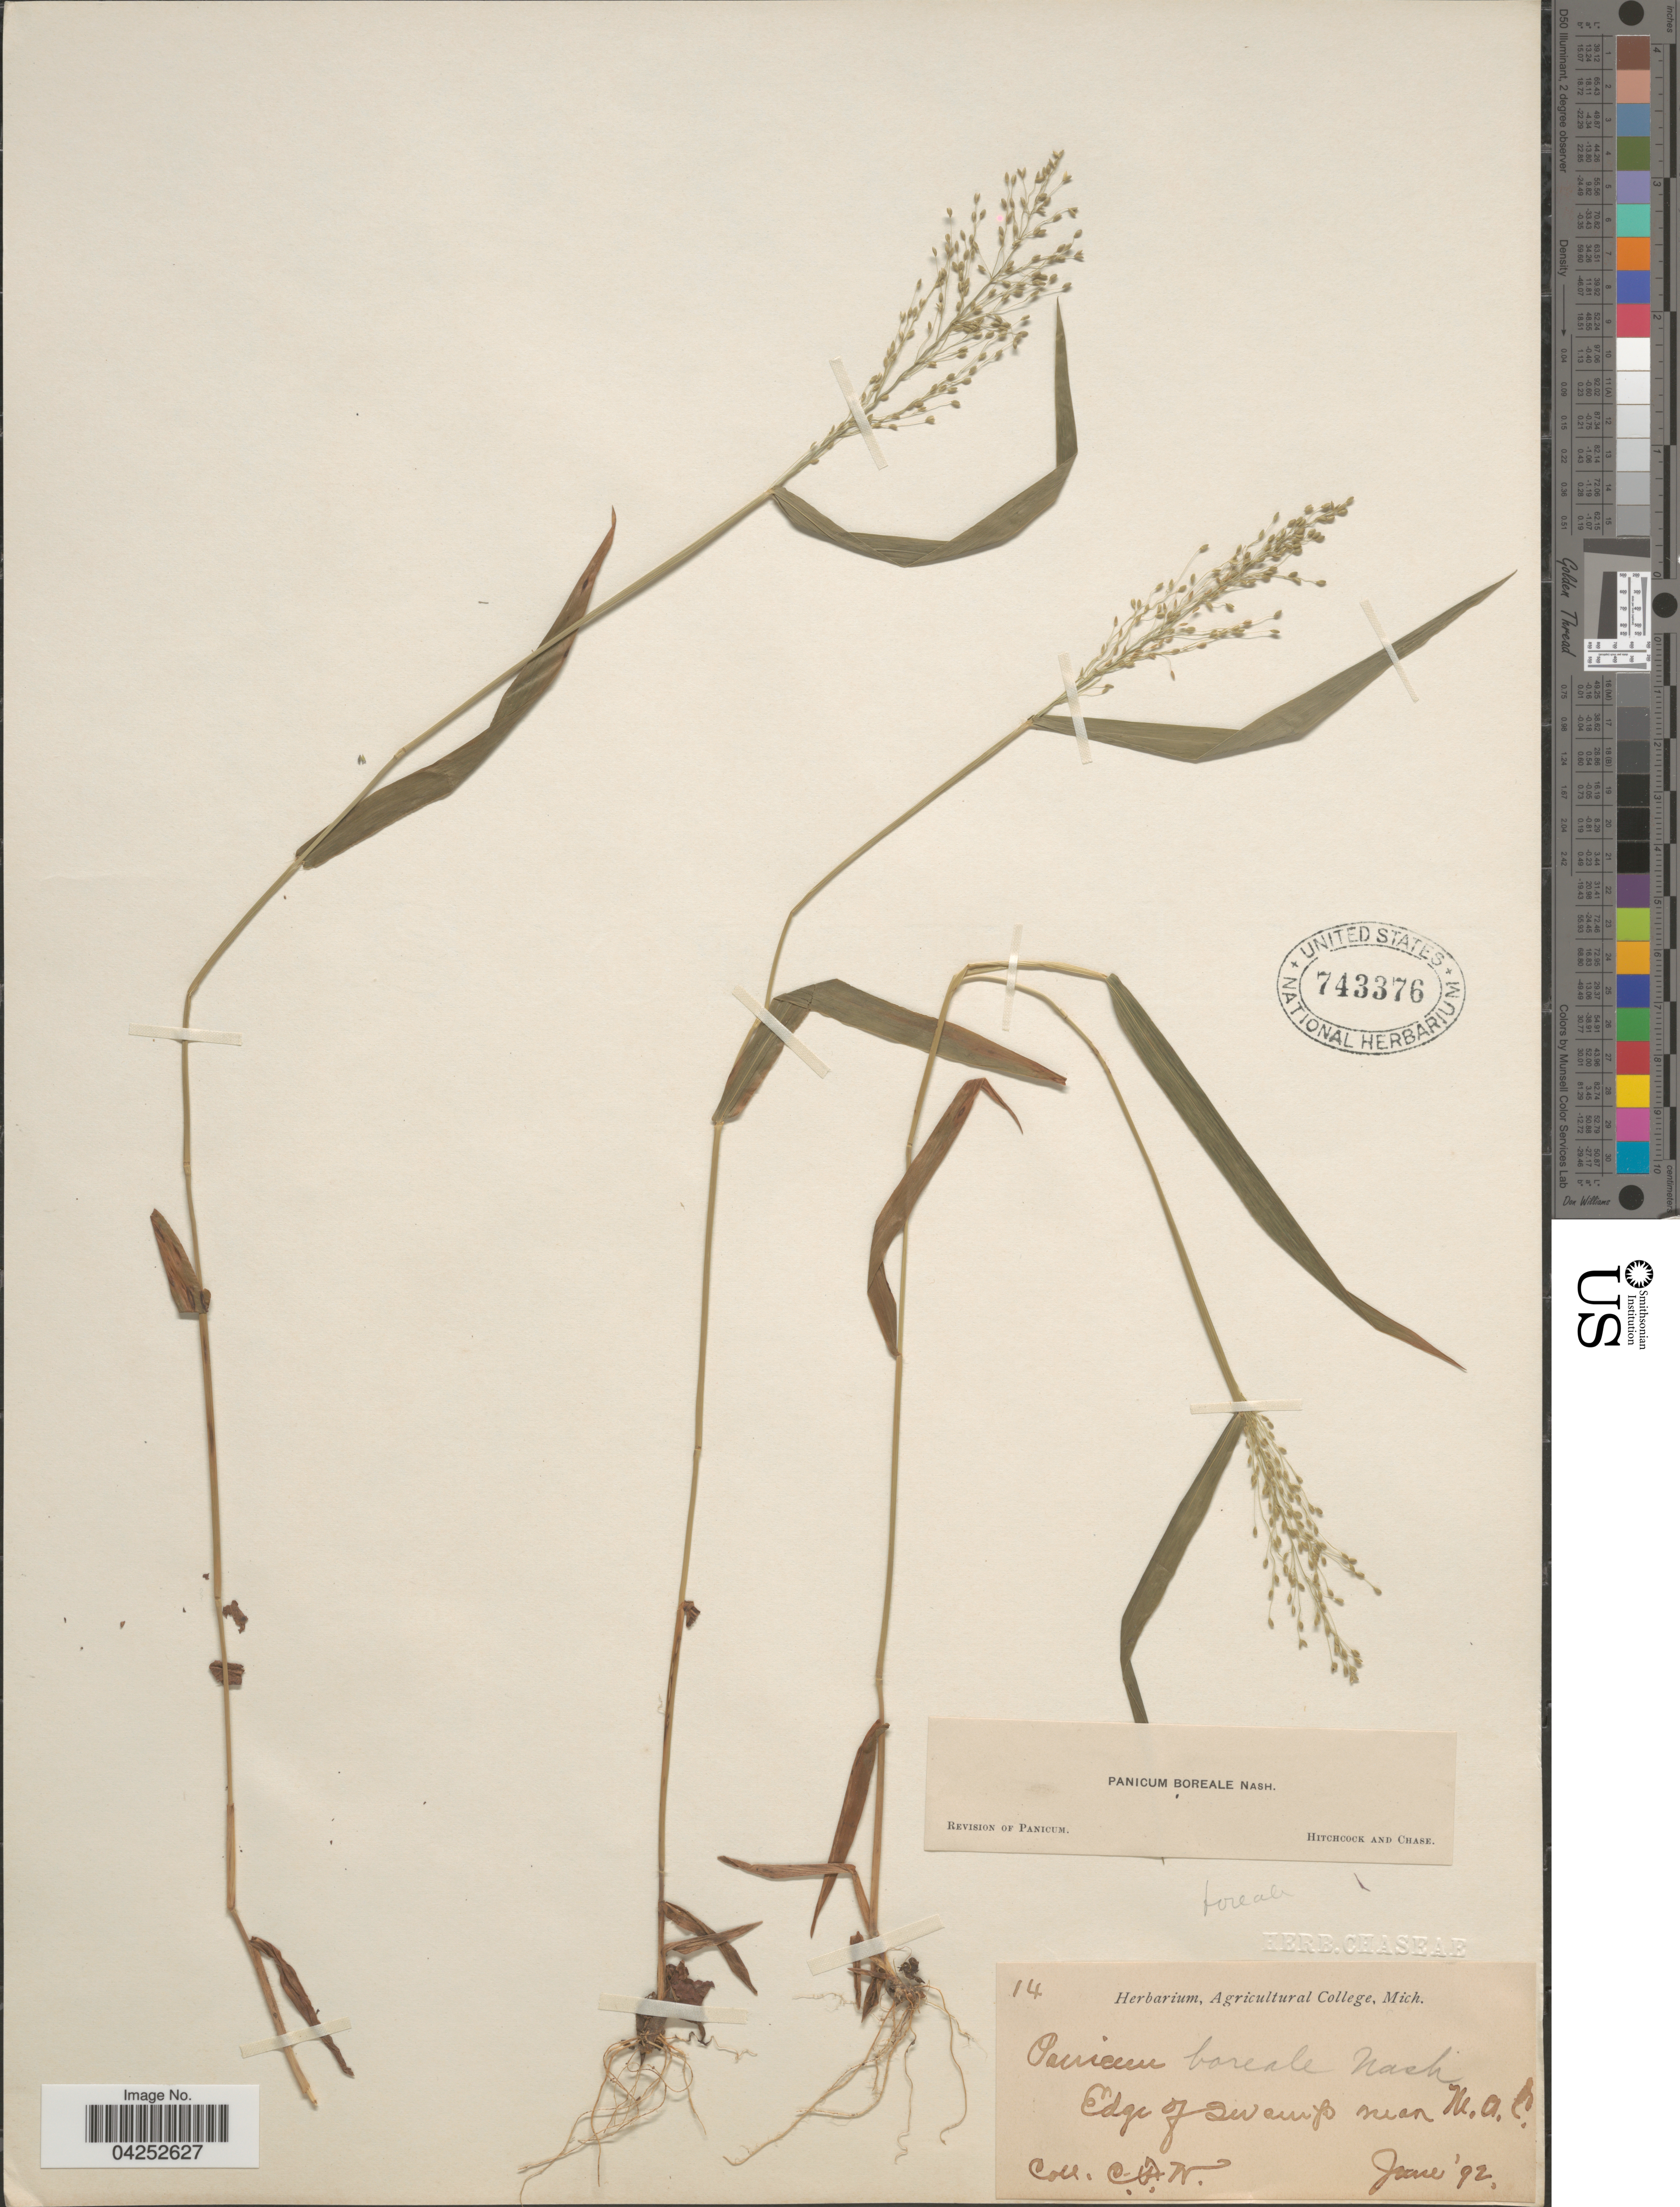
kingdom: Plantae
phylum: Tracheophyta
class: Liliopsida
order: Poales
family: Poaceae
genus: Dichanthelium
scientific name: Dichanthelium boreale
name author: (Nash) Freckmann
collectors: C. A. W.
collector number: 14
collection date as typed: Transcribed d/m/y: /6/92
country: United States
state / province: Michigan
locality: Edge of swamp near M.A.C.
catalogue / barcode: US 743376